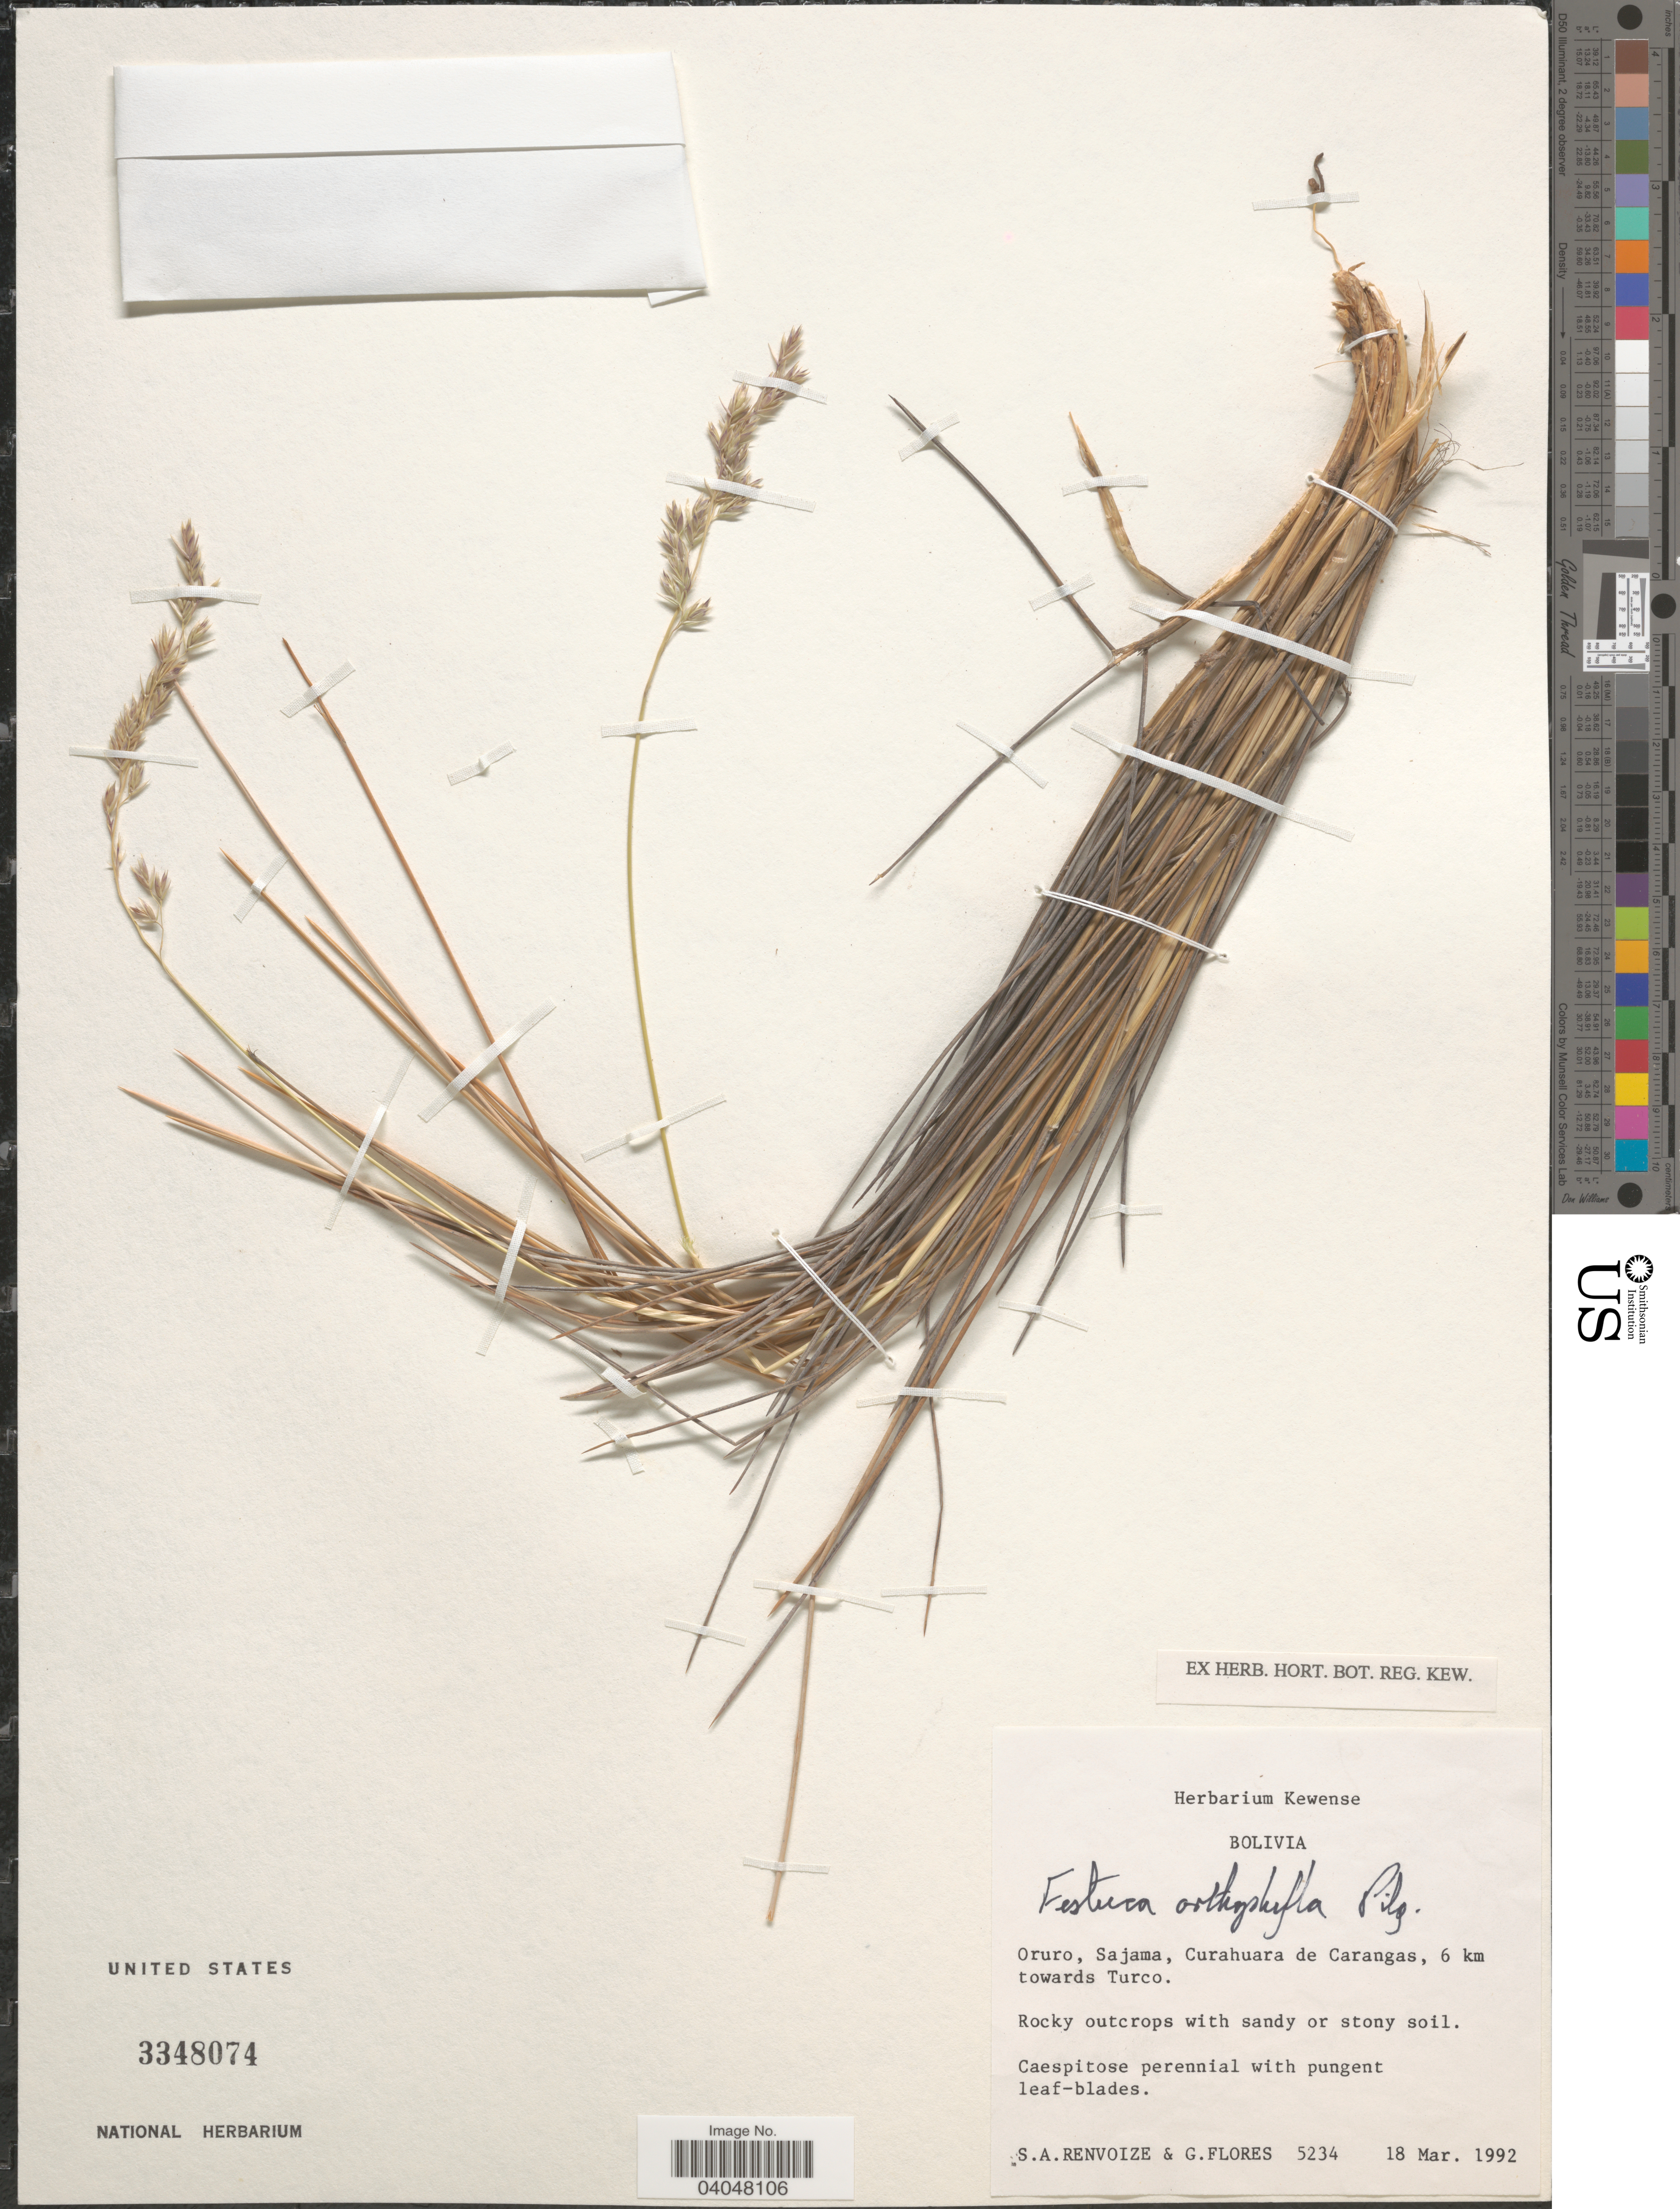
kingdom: Plantae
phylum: Tracheophyta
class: Liliopsida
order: Poales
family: Poaceae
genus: Festuca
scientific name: Festuca orthophylla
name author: Pilg.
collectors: S. A. Renvoize & G. Flores F.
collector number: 5234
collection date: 1992-03-18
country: Bolivia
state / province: Oruro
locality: Sajama, Curahuara de Carangas, 6 km towards Turco.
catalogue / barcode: US 3348074